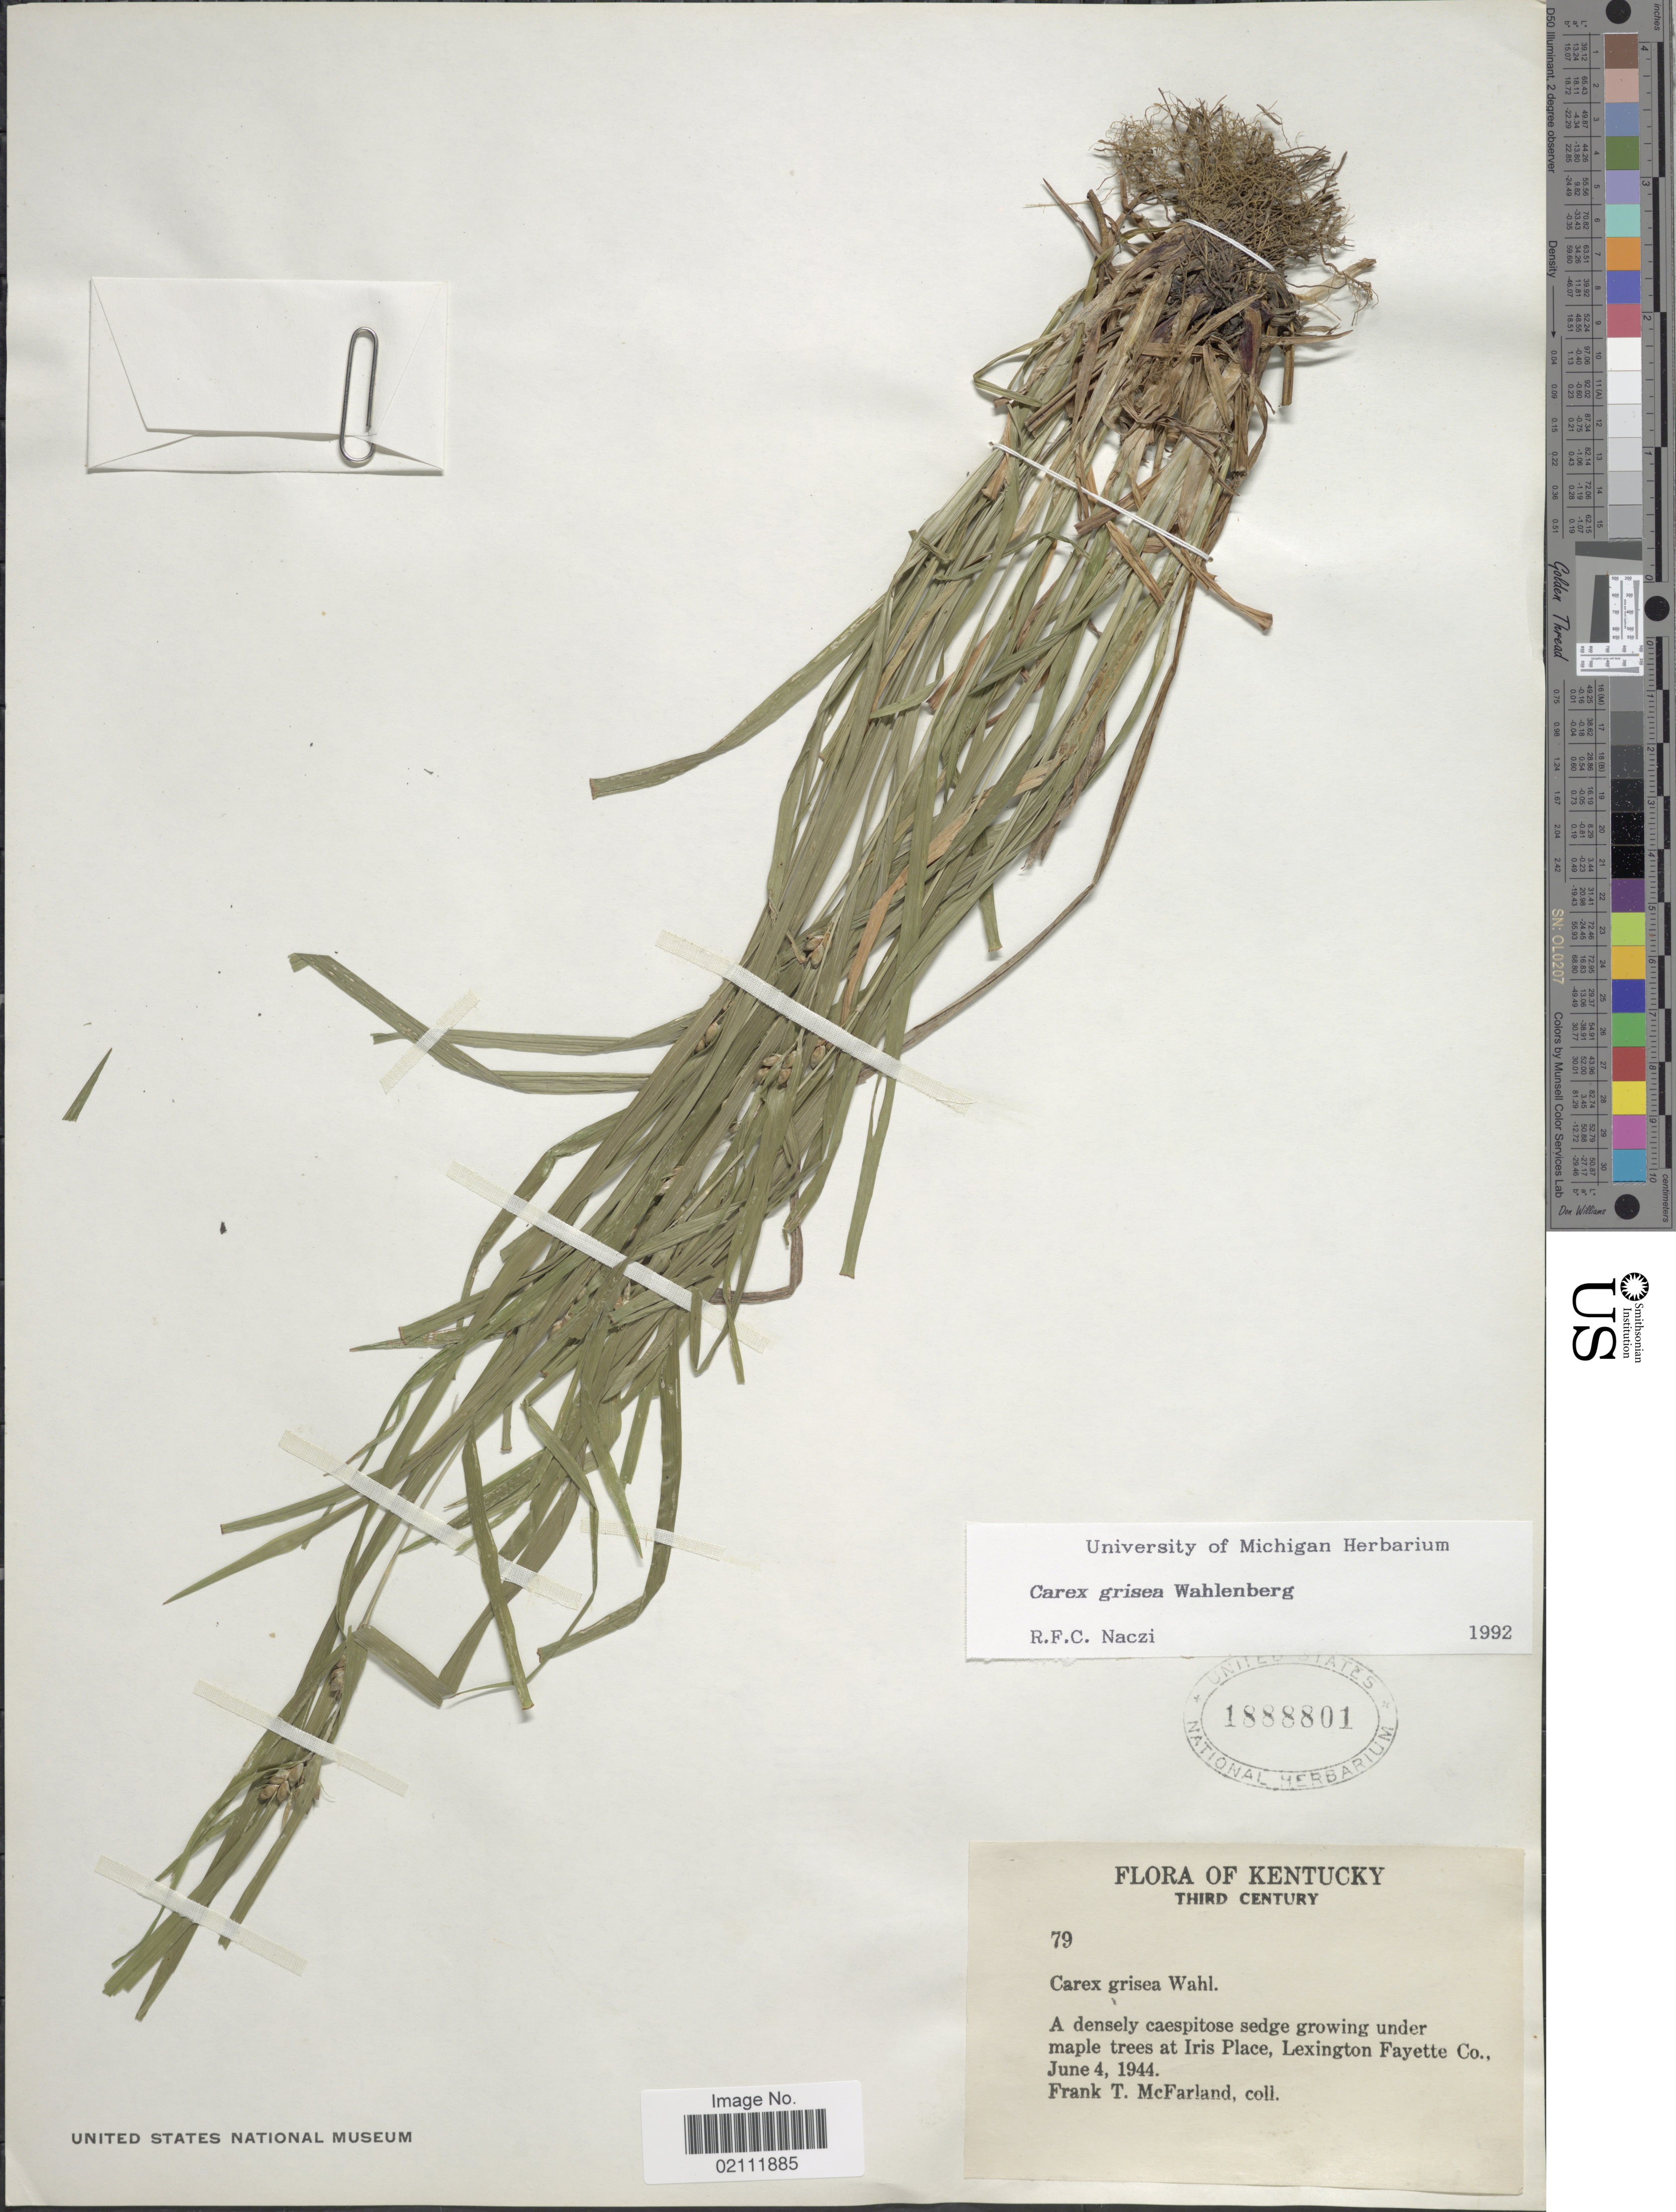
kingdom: Plantae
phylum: Tracheophyta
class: Liliopsida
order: Poales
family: Cyperaceae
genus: Carex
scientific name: Carex grisea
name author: Wahlenb.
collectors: F. McFarland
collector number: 79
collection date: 1944-06-04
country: United States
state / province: Kentucky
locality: Third Century, under maple trees at Iris Place, Lexington Fayette Co.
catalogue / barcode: US 1888801